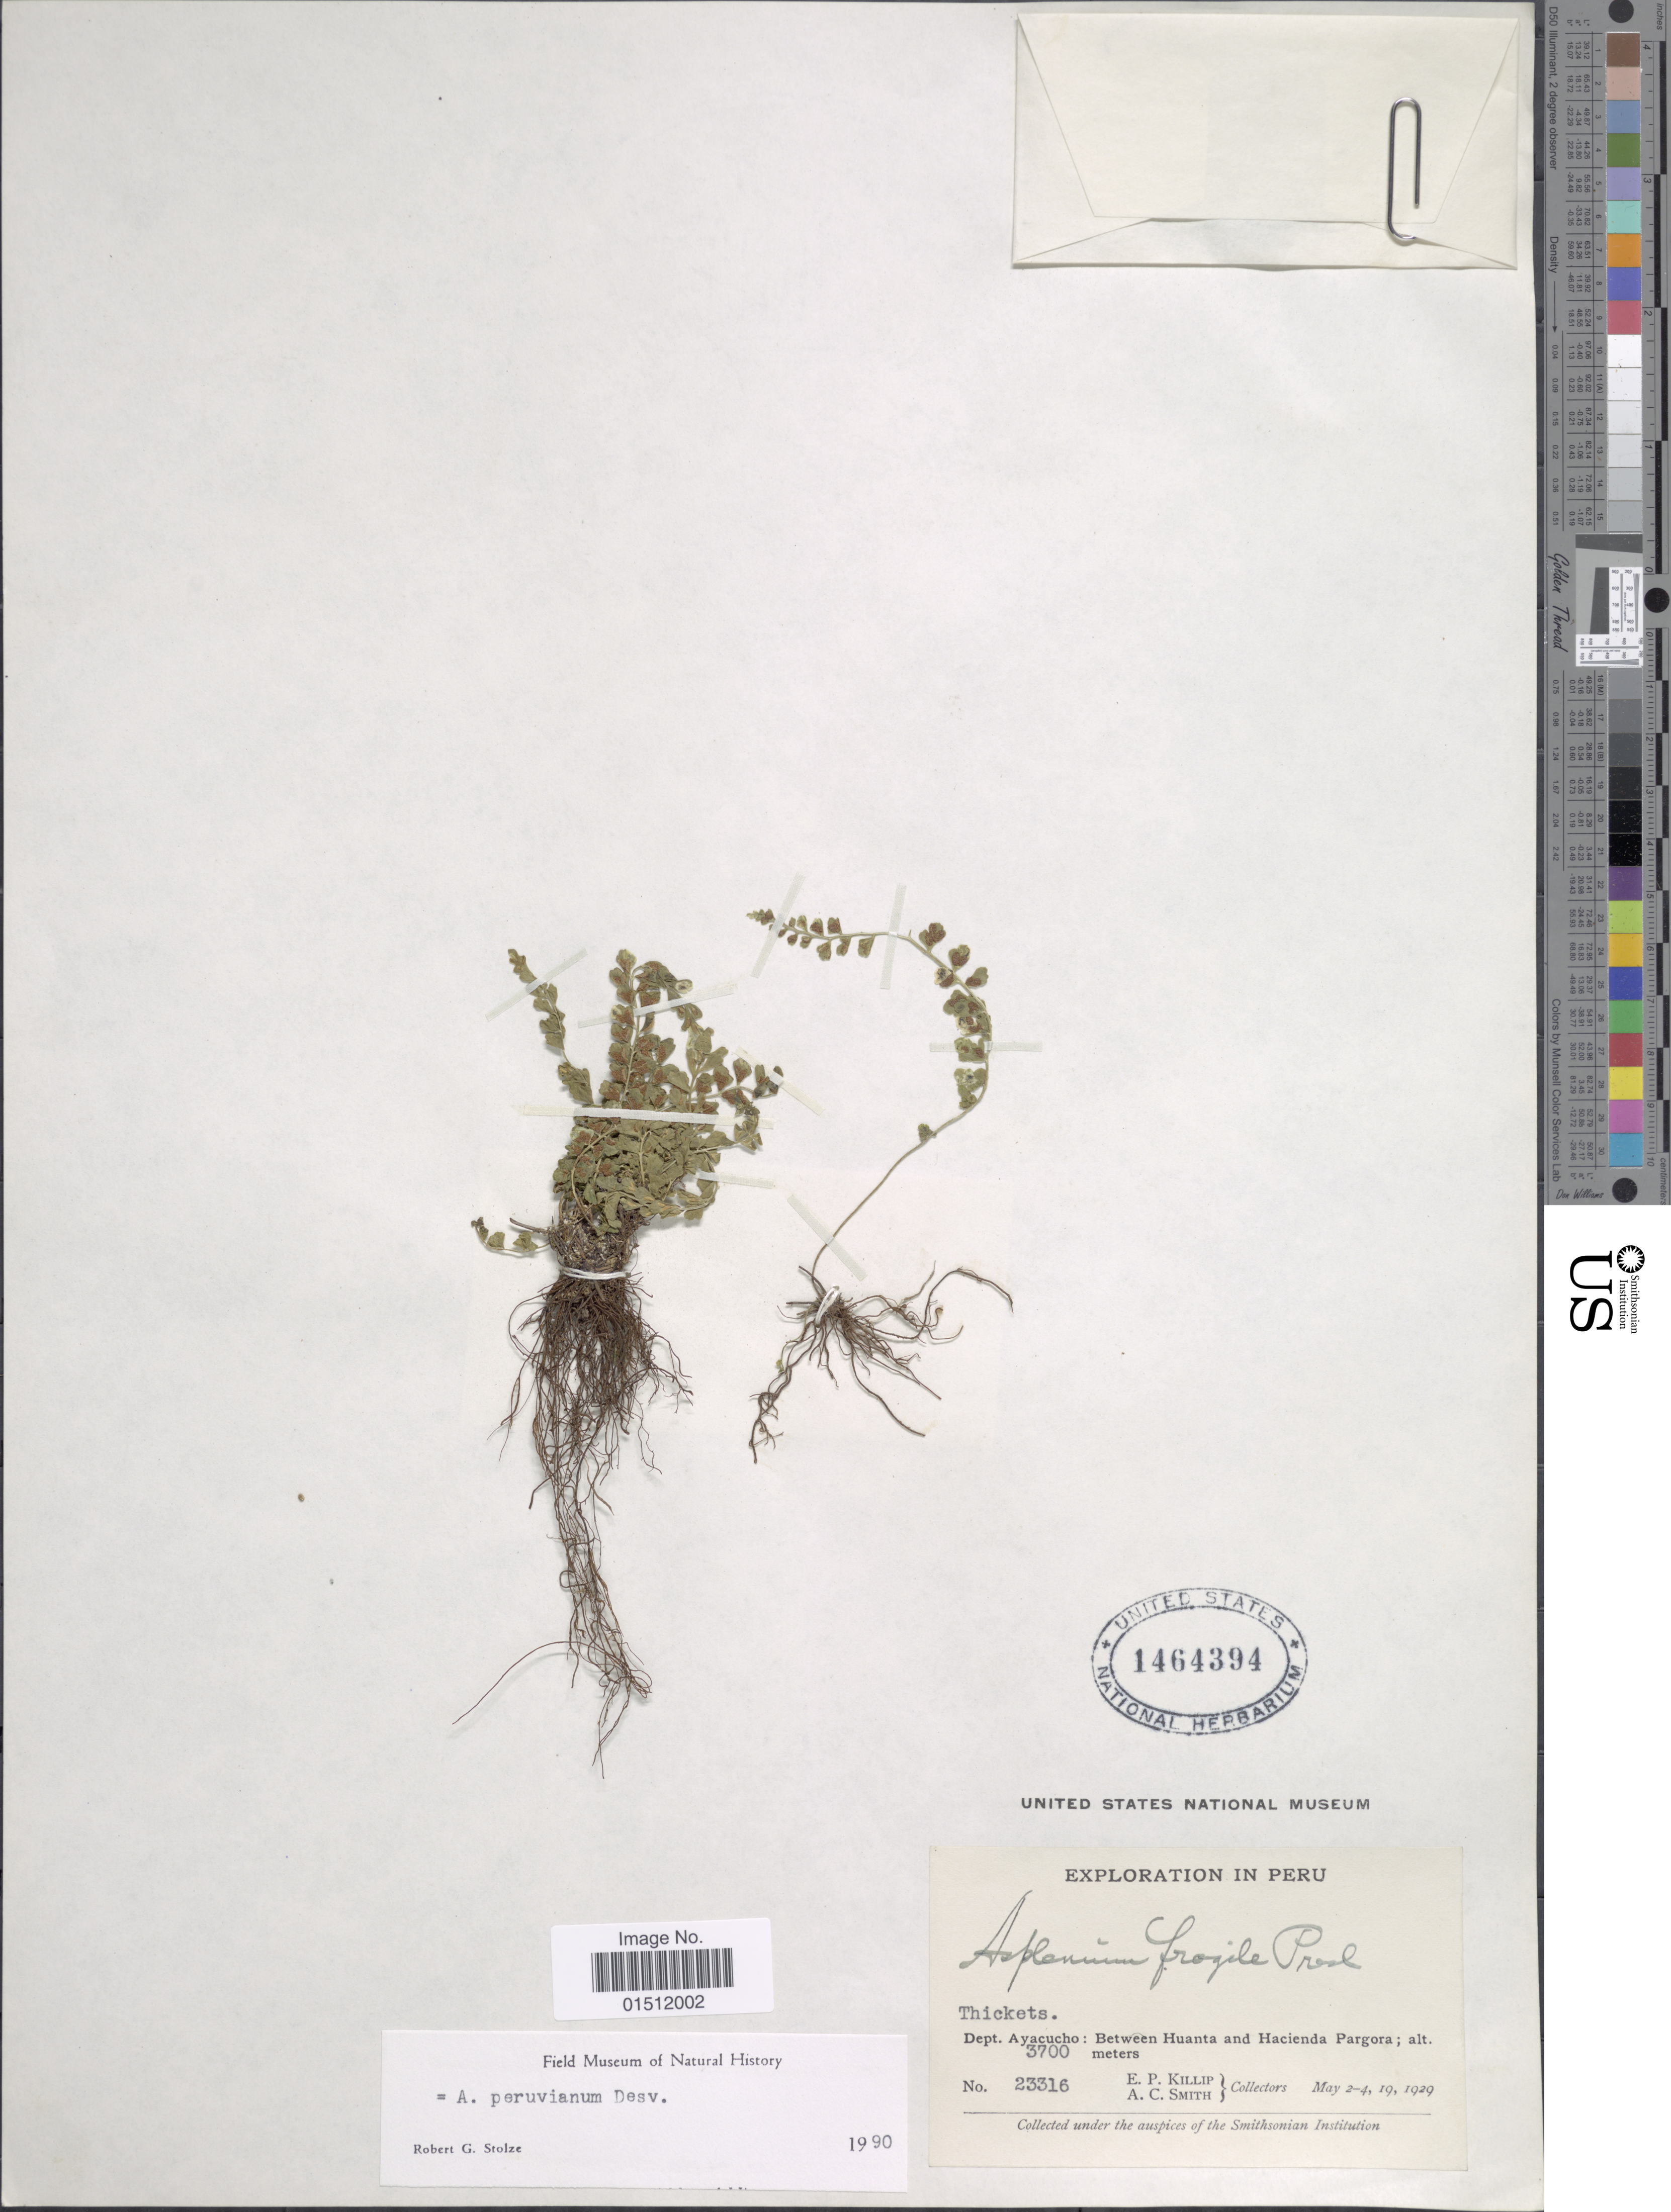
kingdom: Plantae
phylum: Tracheophyta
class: Polypodiopsida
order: Polypodiales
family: Aspleniaceae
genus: Asplenium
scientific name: Asplenium peruvianum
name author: Desv.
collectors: E. P. Killip & A. C. Smith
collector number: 23316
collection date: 1929-05-02/1929-05-19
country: Peru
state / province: Ayacucho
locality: Dept. Ayacucho:Between Huanta and hacienda Pargora.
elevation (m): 3700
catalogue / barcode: US 1464394